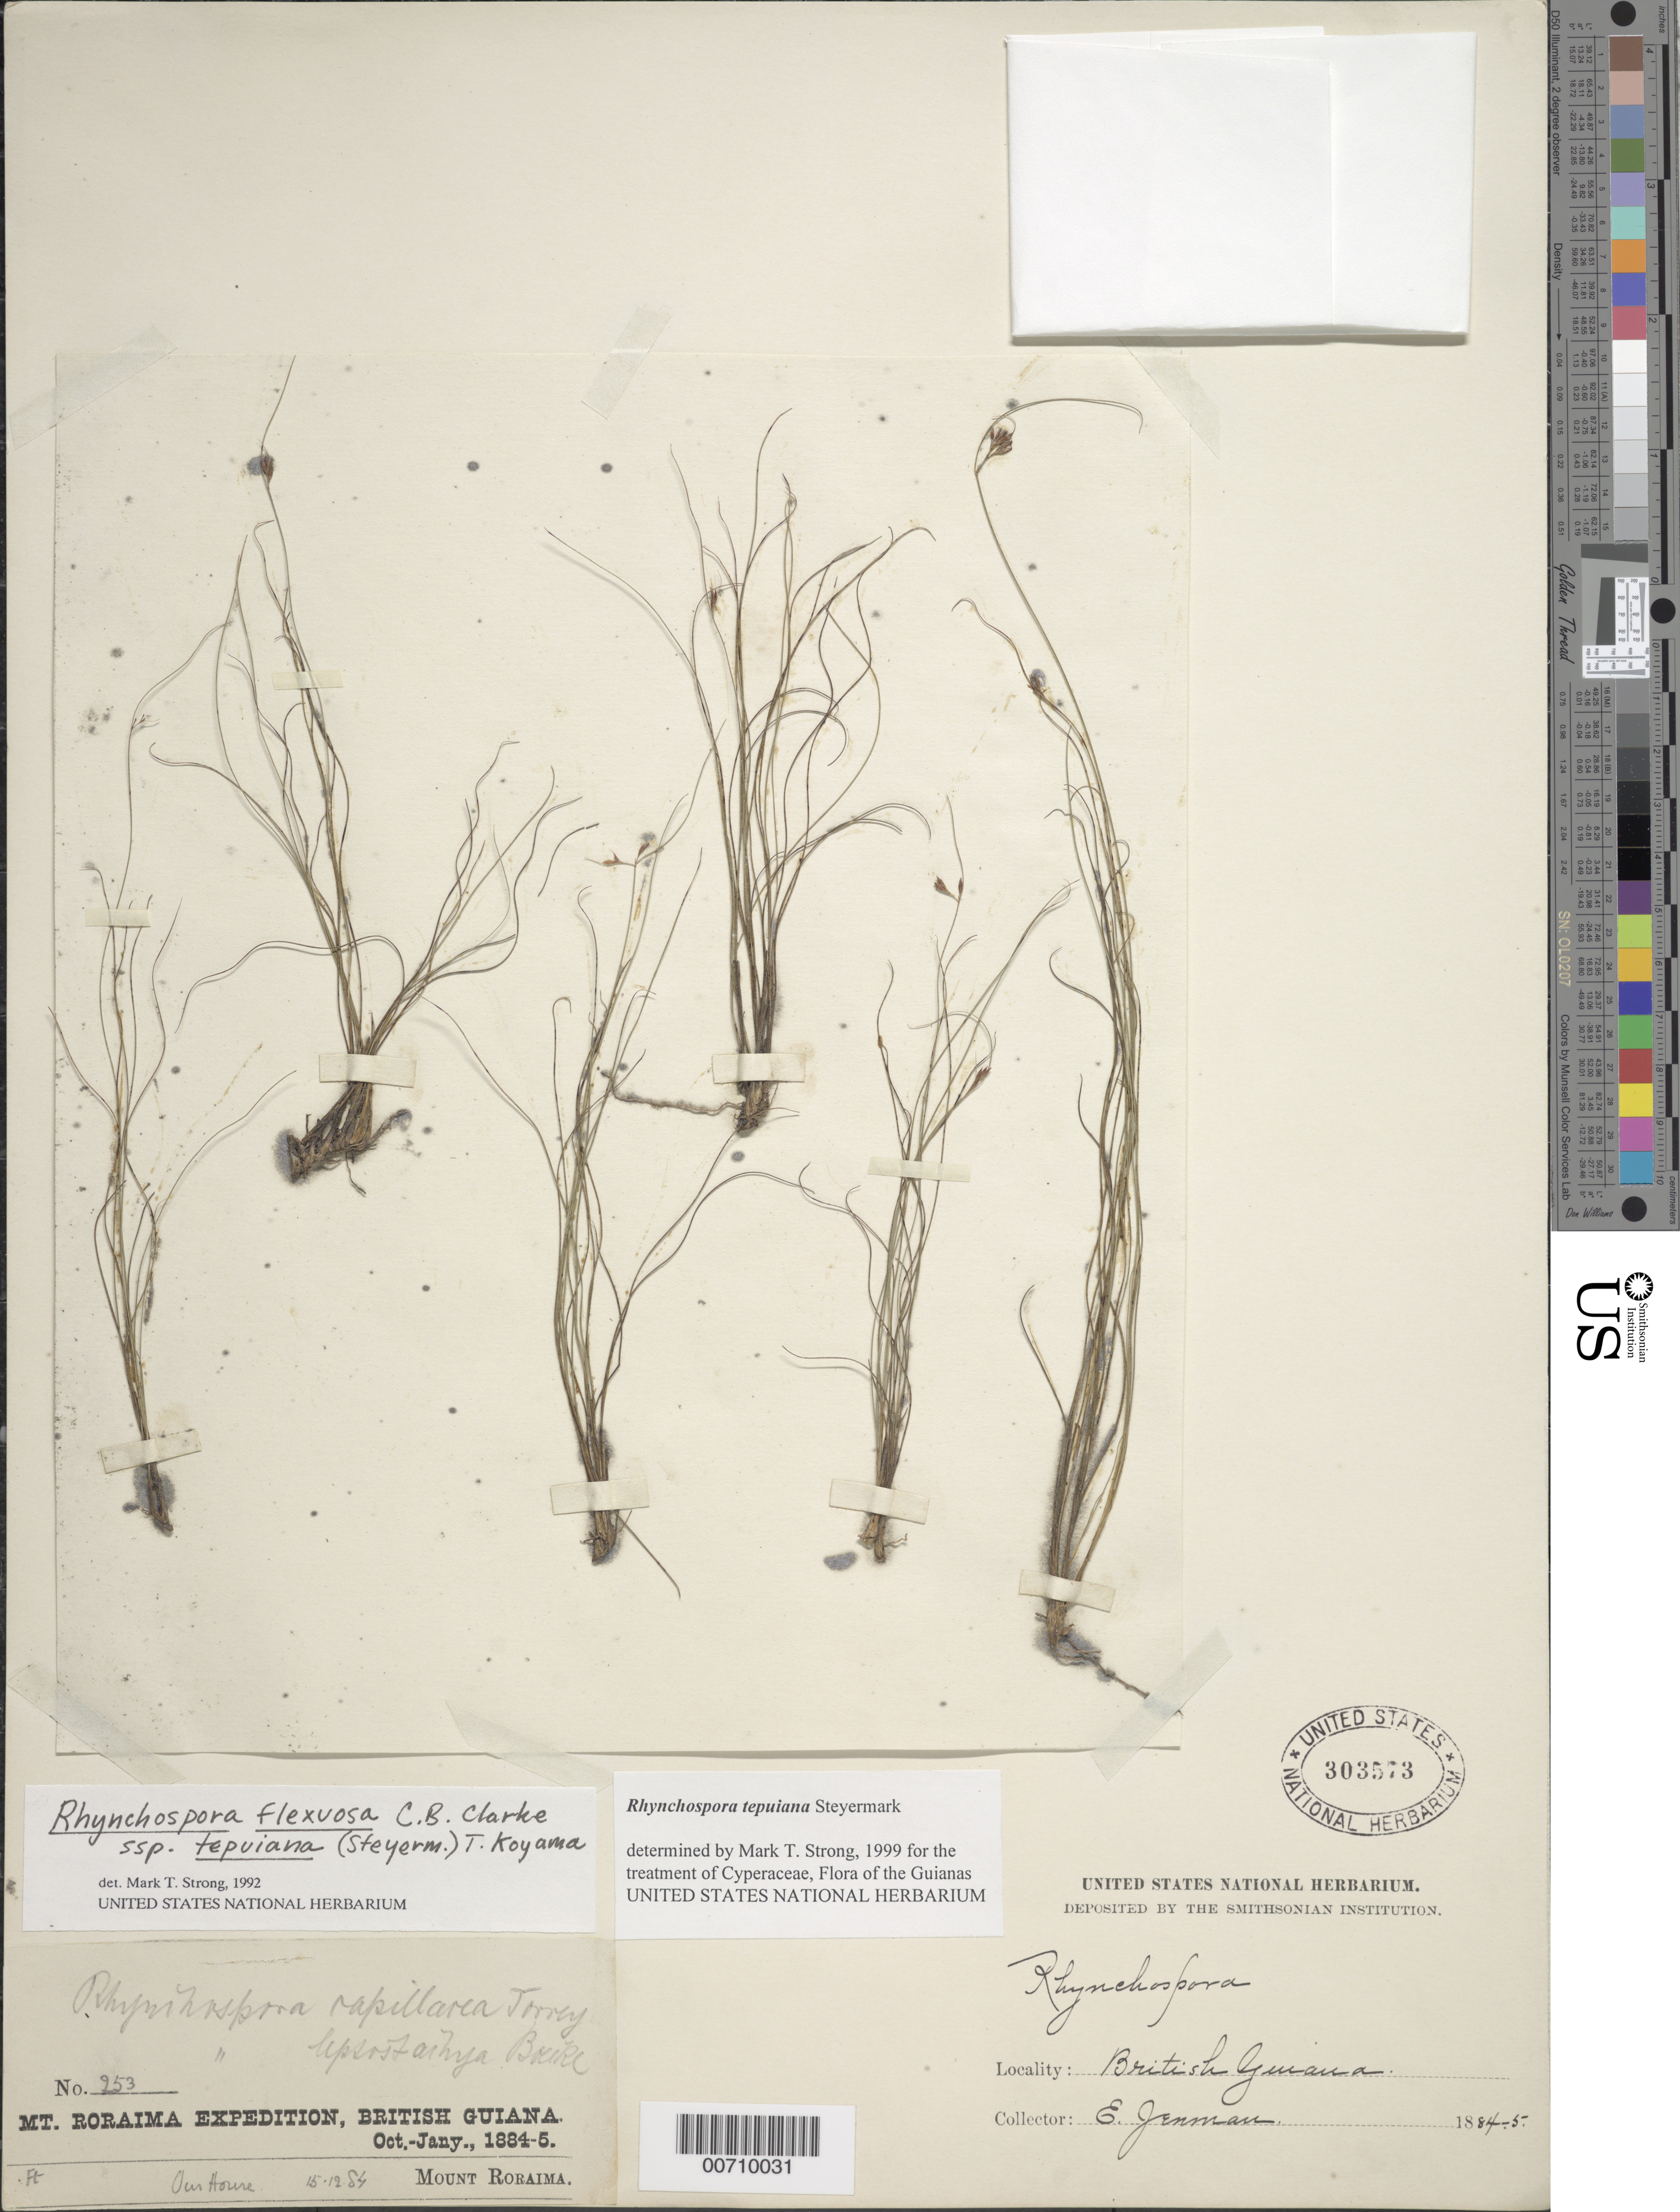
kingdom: Plantae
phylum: Tracheophyta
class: Liliopsida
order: Poales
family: Cyperaceae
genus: Rhynchospora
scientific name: Rhynchospora tepuiana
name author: Steyerm.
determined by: Strong, M. T., (US), Smithsonian Institution - National Museum of Natural History (UNITED STATES)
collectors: G. S. Jenman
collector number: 253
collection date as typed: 15 December 1884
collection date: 1884-12-15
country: Guyana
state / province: Cuyuni-Mazaruni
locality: Mt. Roraima, "Our House"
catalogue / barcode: US 303573